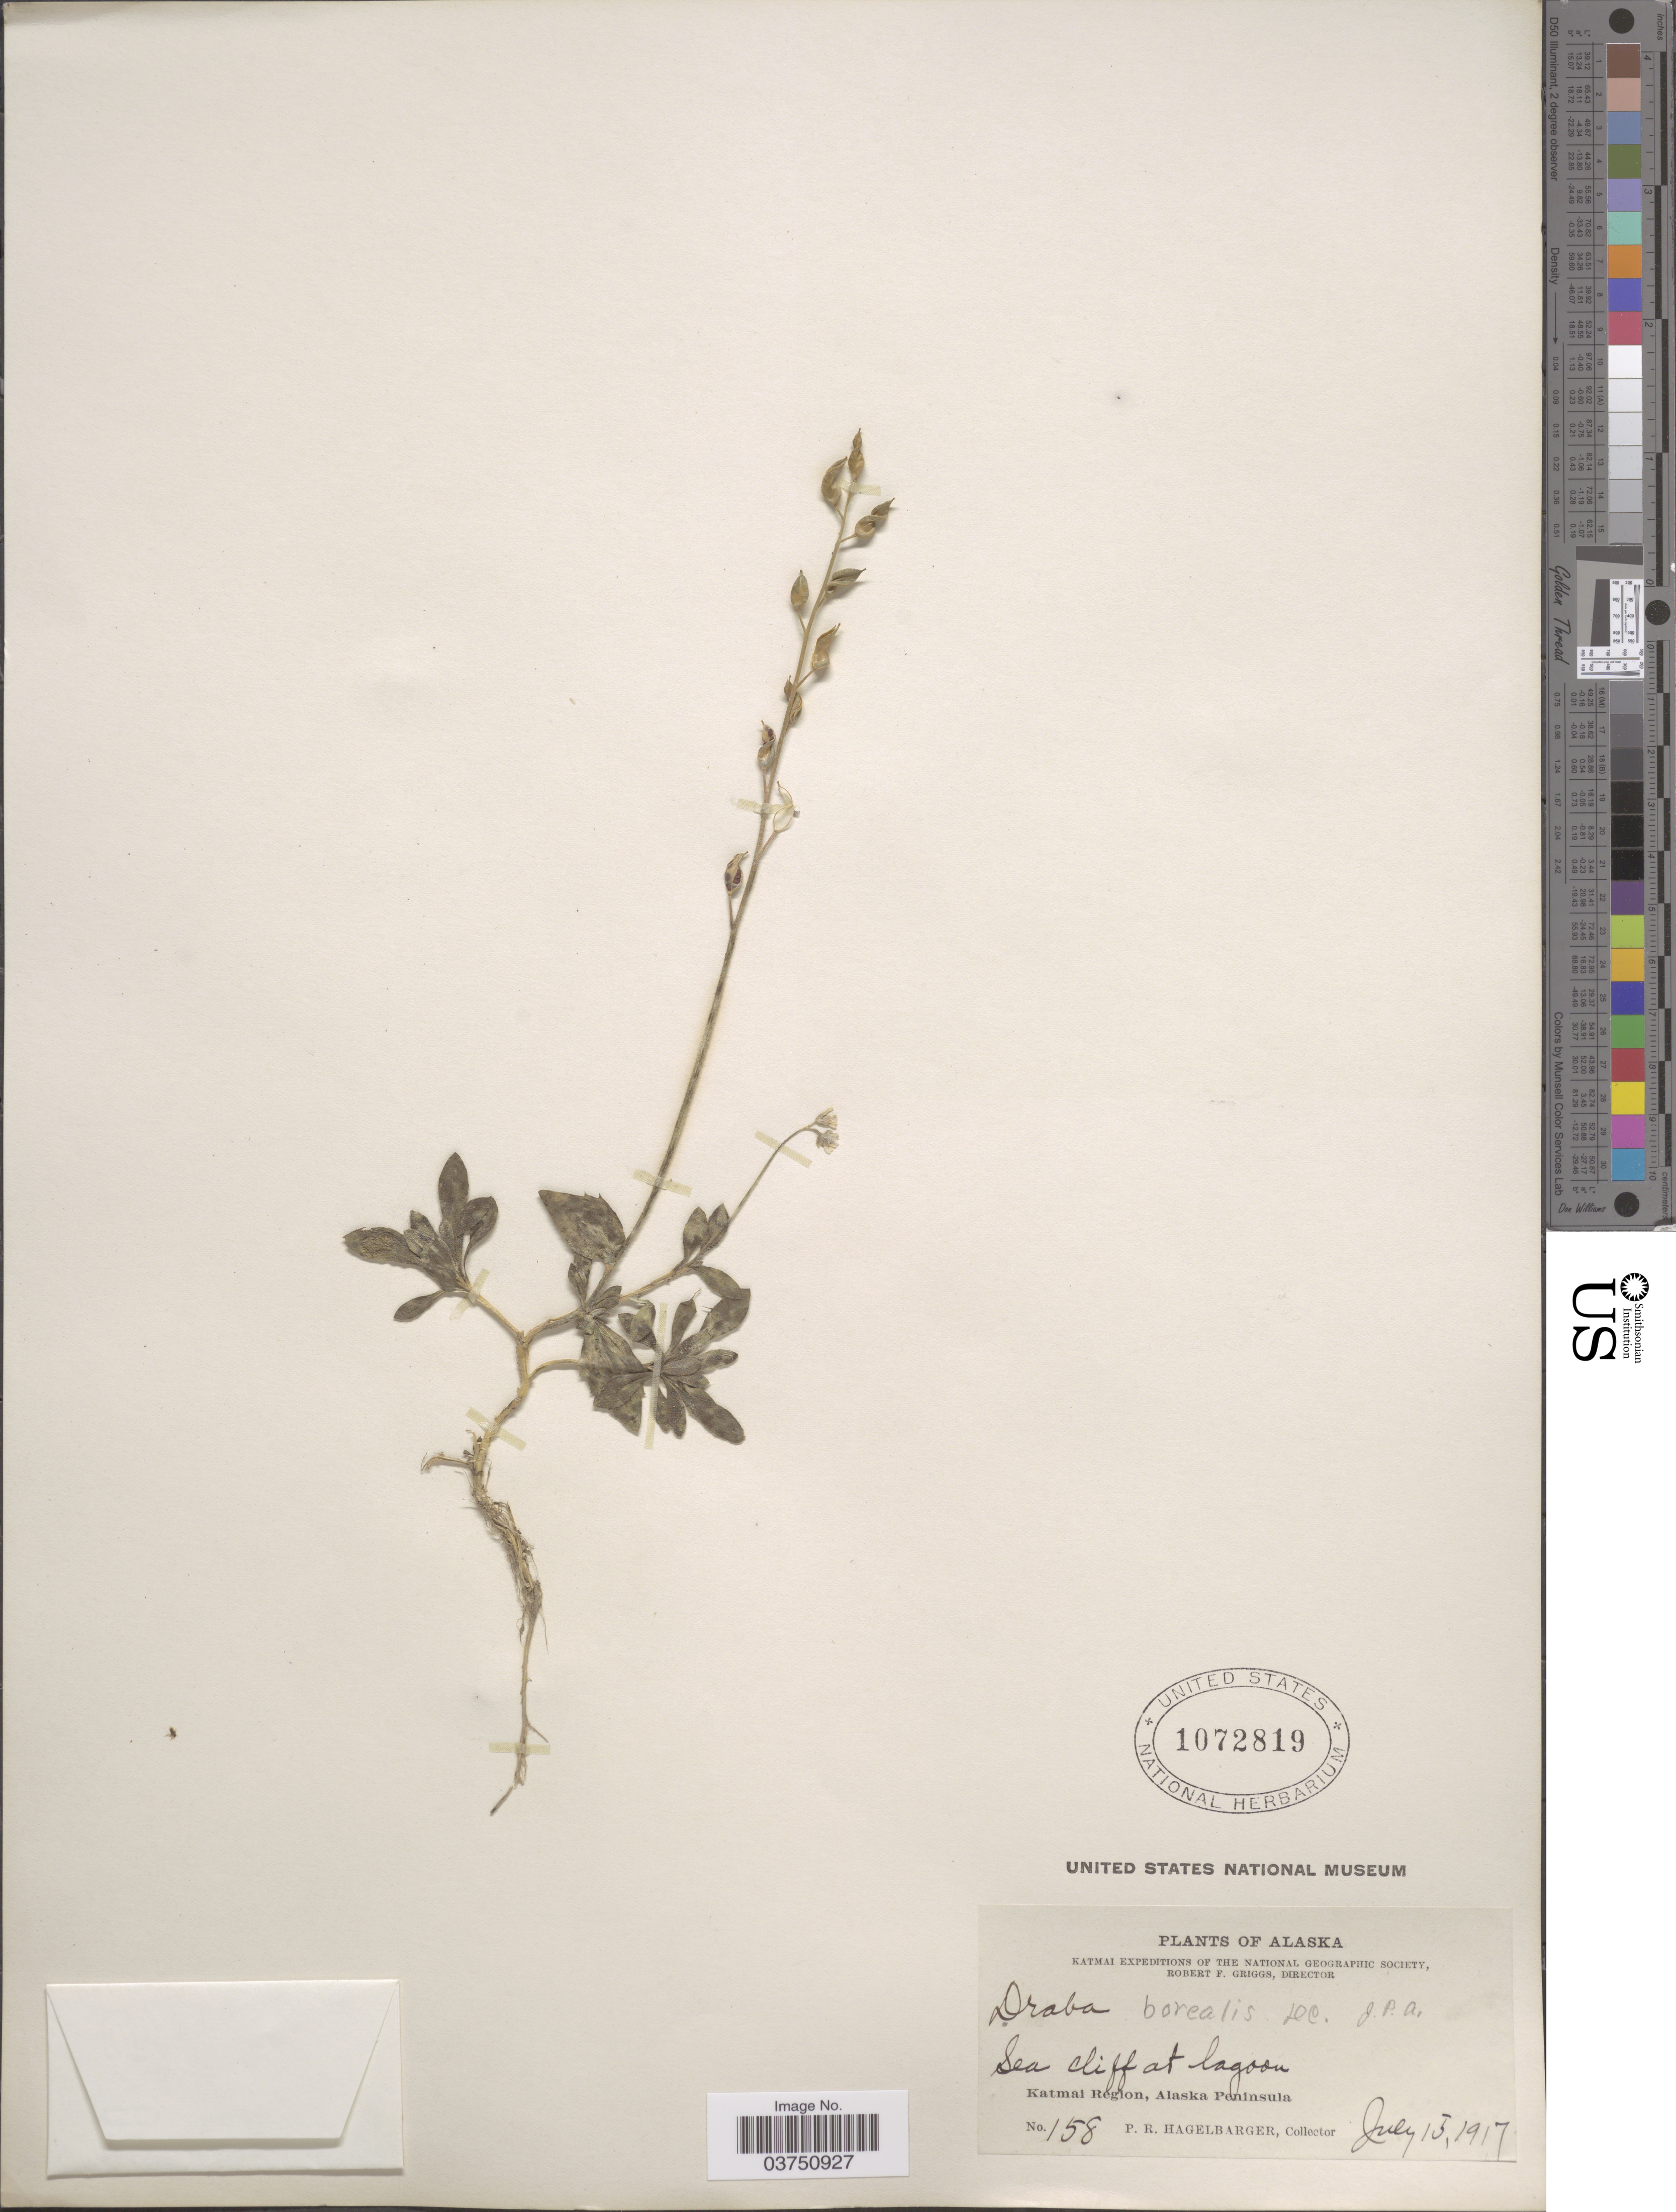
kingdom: Plantae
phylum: Tracheophyta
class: Magnoliopsida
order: Brassicales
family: Brassicaceae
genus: Draba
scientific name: Draba borealis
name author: DC.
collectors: P. Hagelbarger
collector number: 158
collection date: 1917-07-15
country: United States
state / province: Alaska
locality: Sea cliff at lagoon. Katmai Region, Alaska Peninsula.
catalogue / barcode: US 1072819